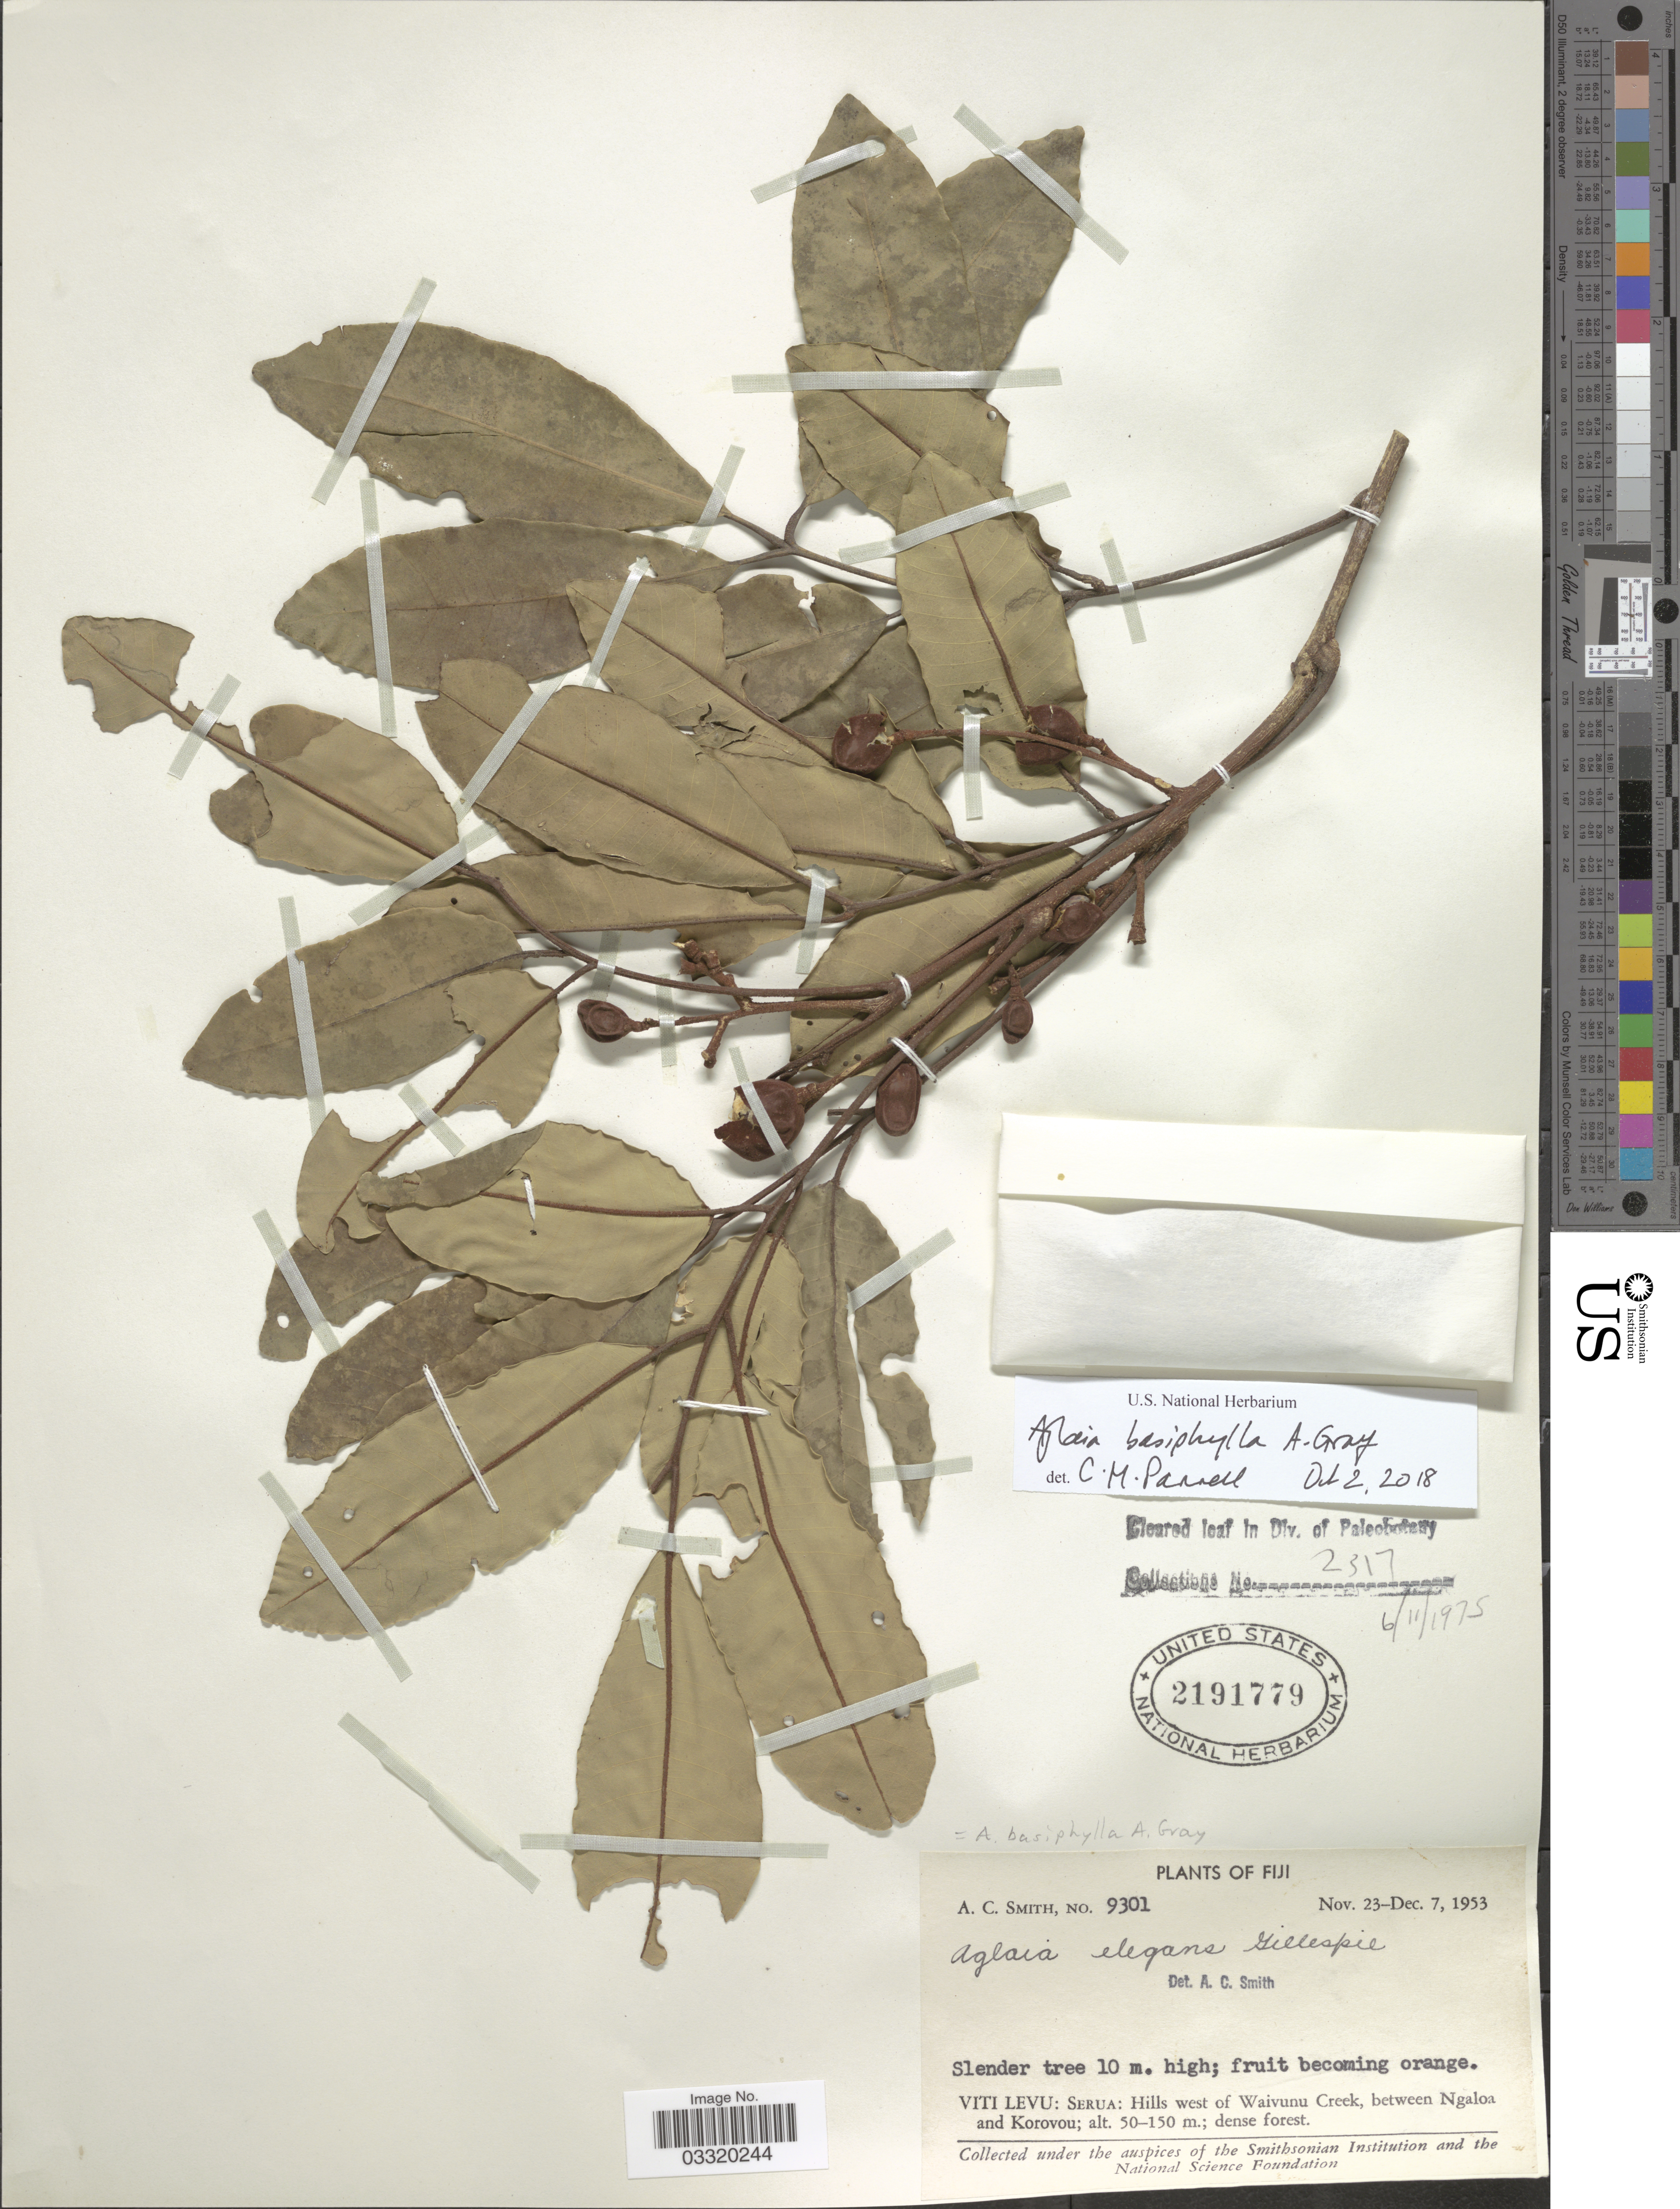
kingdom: Plantae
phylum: Tracheophyta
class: Magnoliopsida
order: Sapindales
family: Meliaceae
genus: Aglaia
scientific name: Aglaia basiphylla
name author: A. Gray in Wilkes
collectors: A. C. Smith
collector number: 9301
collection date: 1953-11-23/1953-12-07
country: Fiji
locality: Viti Levu: Serua: Hills west of Waivunu creek, between Ngaloa and Korovou.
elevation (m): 50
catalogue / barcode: US 2191779